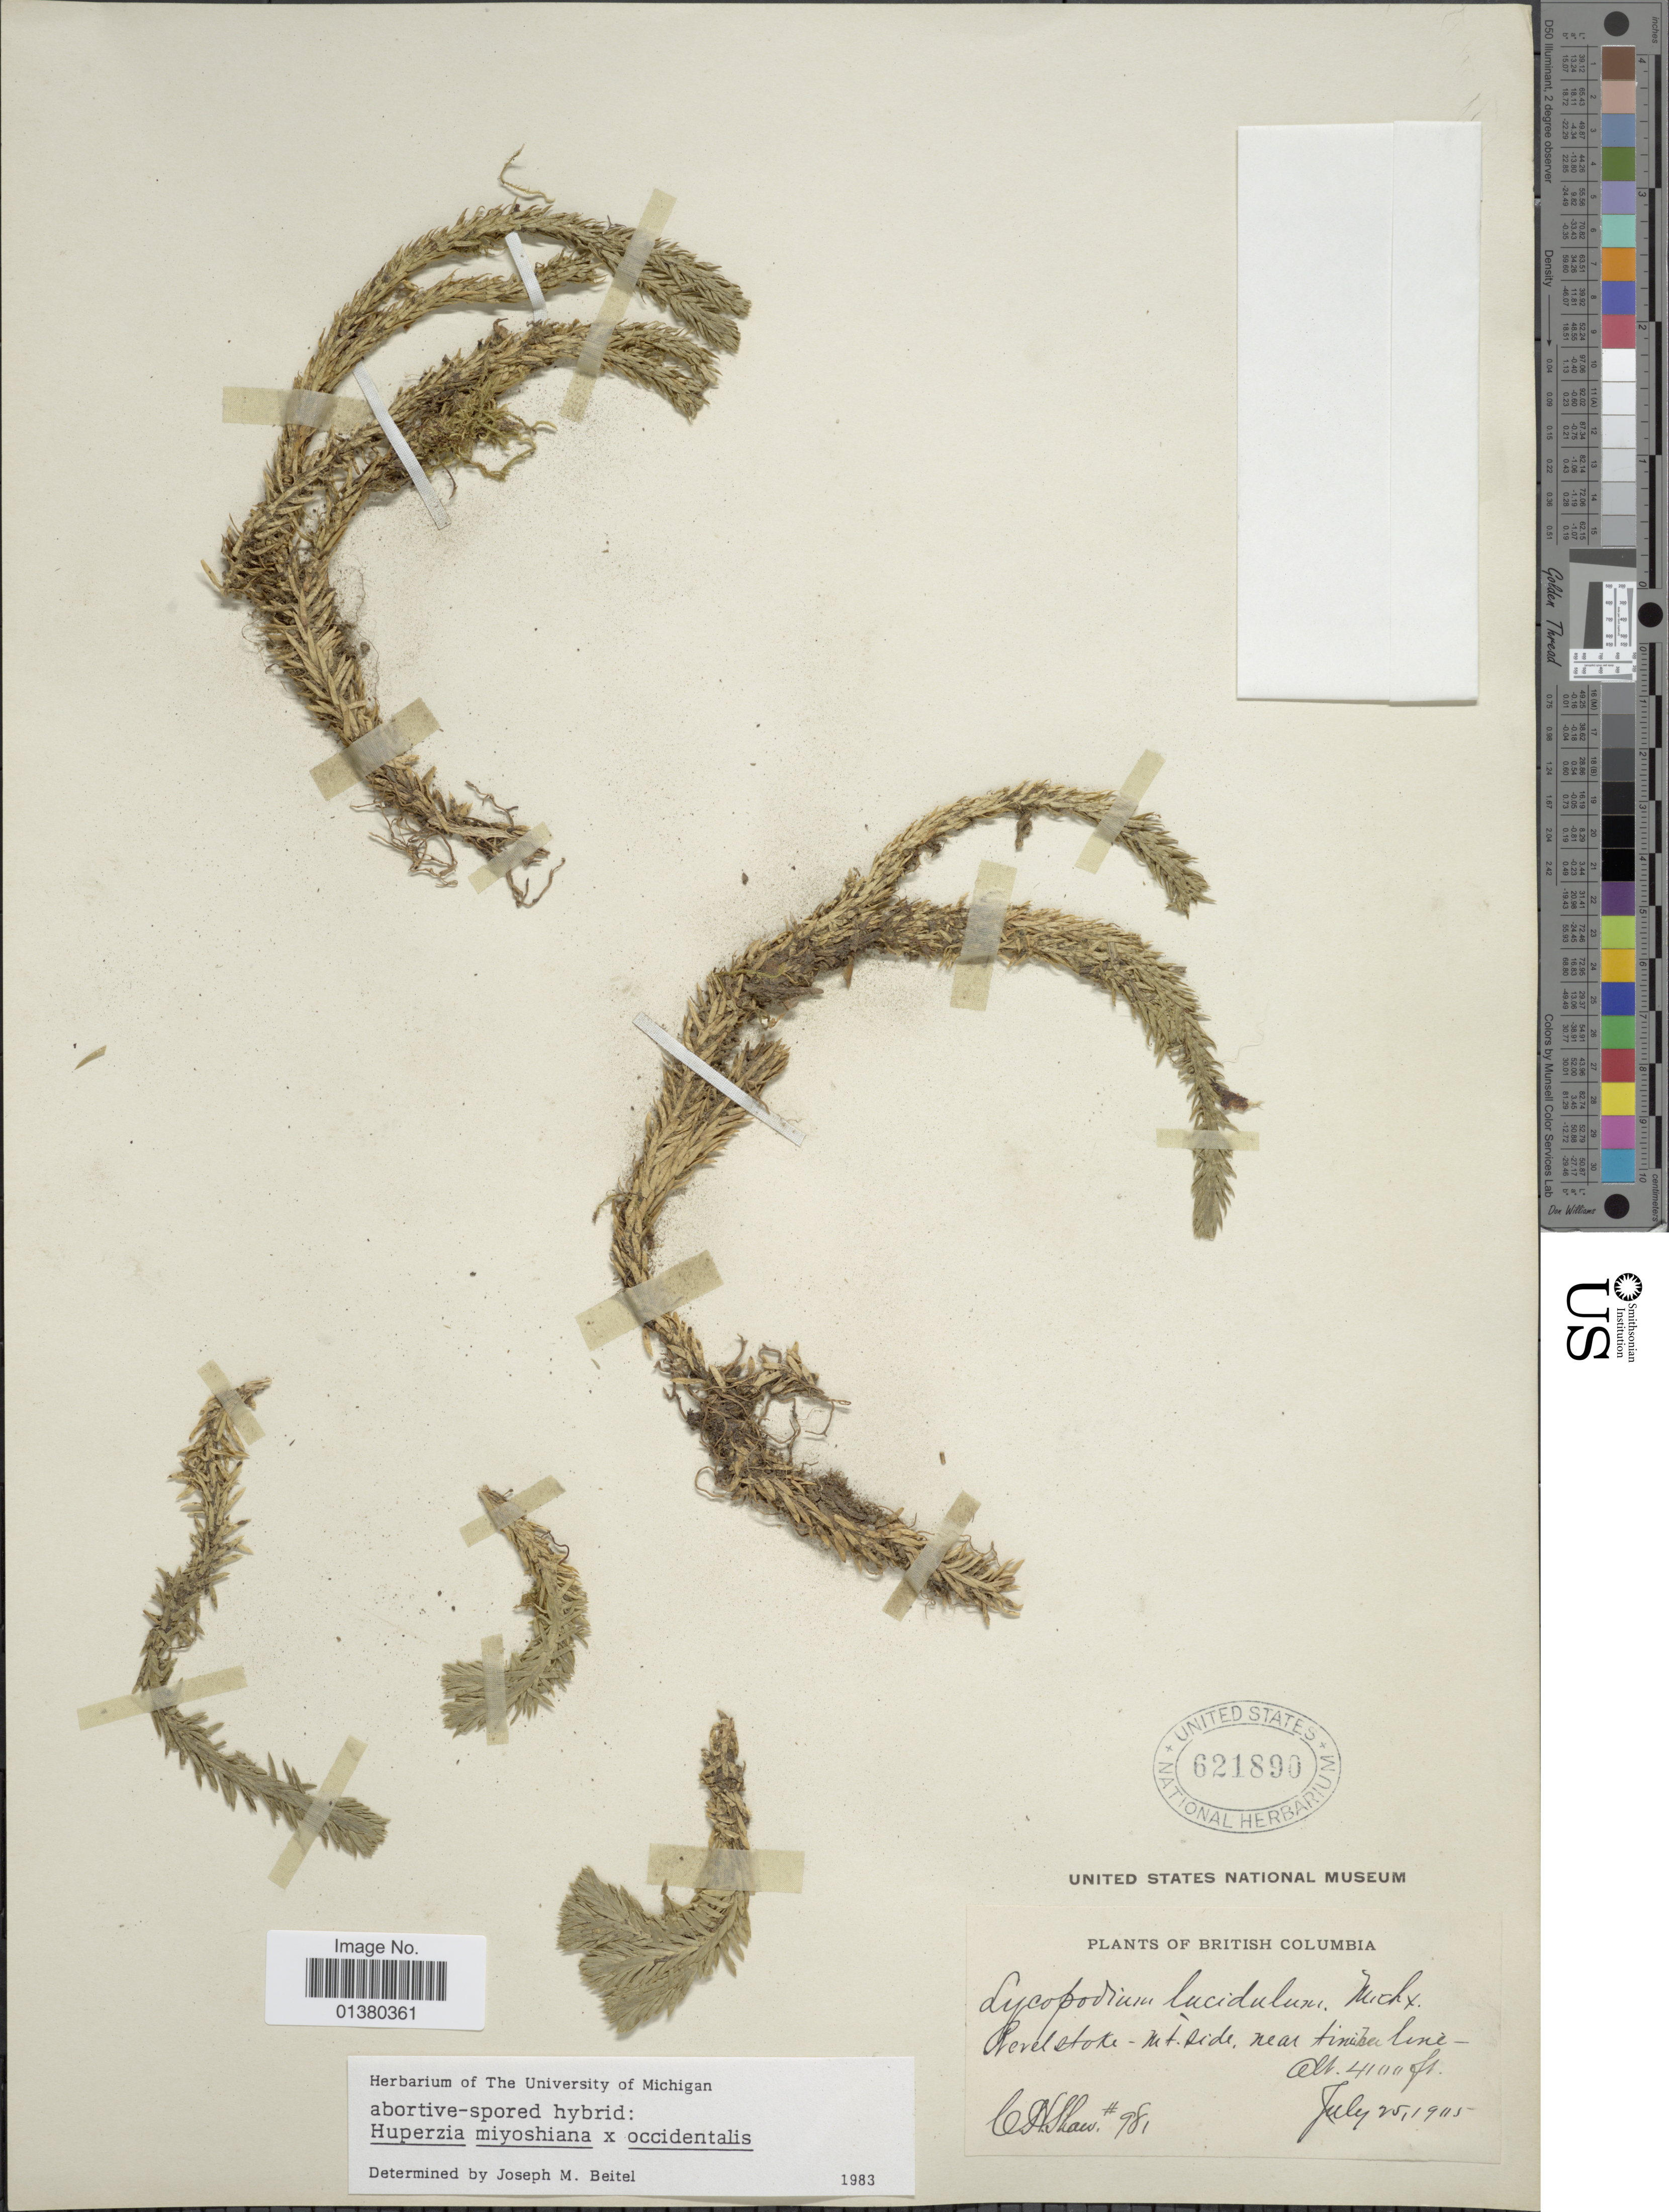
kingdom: Plantae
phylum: Tracheophyta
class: Lycopodiopsida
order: Lycopodiales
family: Lycopodiaceae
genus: Huperzia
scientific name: Huperzia miyoshiana x H. occidentalis (Clute) Kartesz & Gandhi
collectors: C. H. Shaw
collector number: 981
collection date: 1905-07-25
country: Canada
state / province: British Columbia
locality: Perelstoke - mt side near timber line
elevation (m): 1250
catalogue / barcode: US 621890